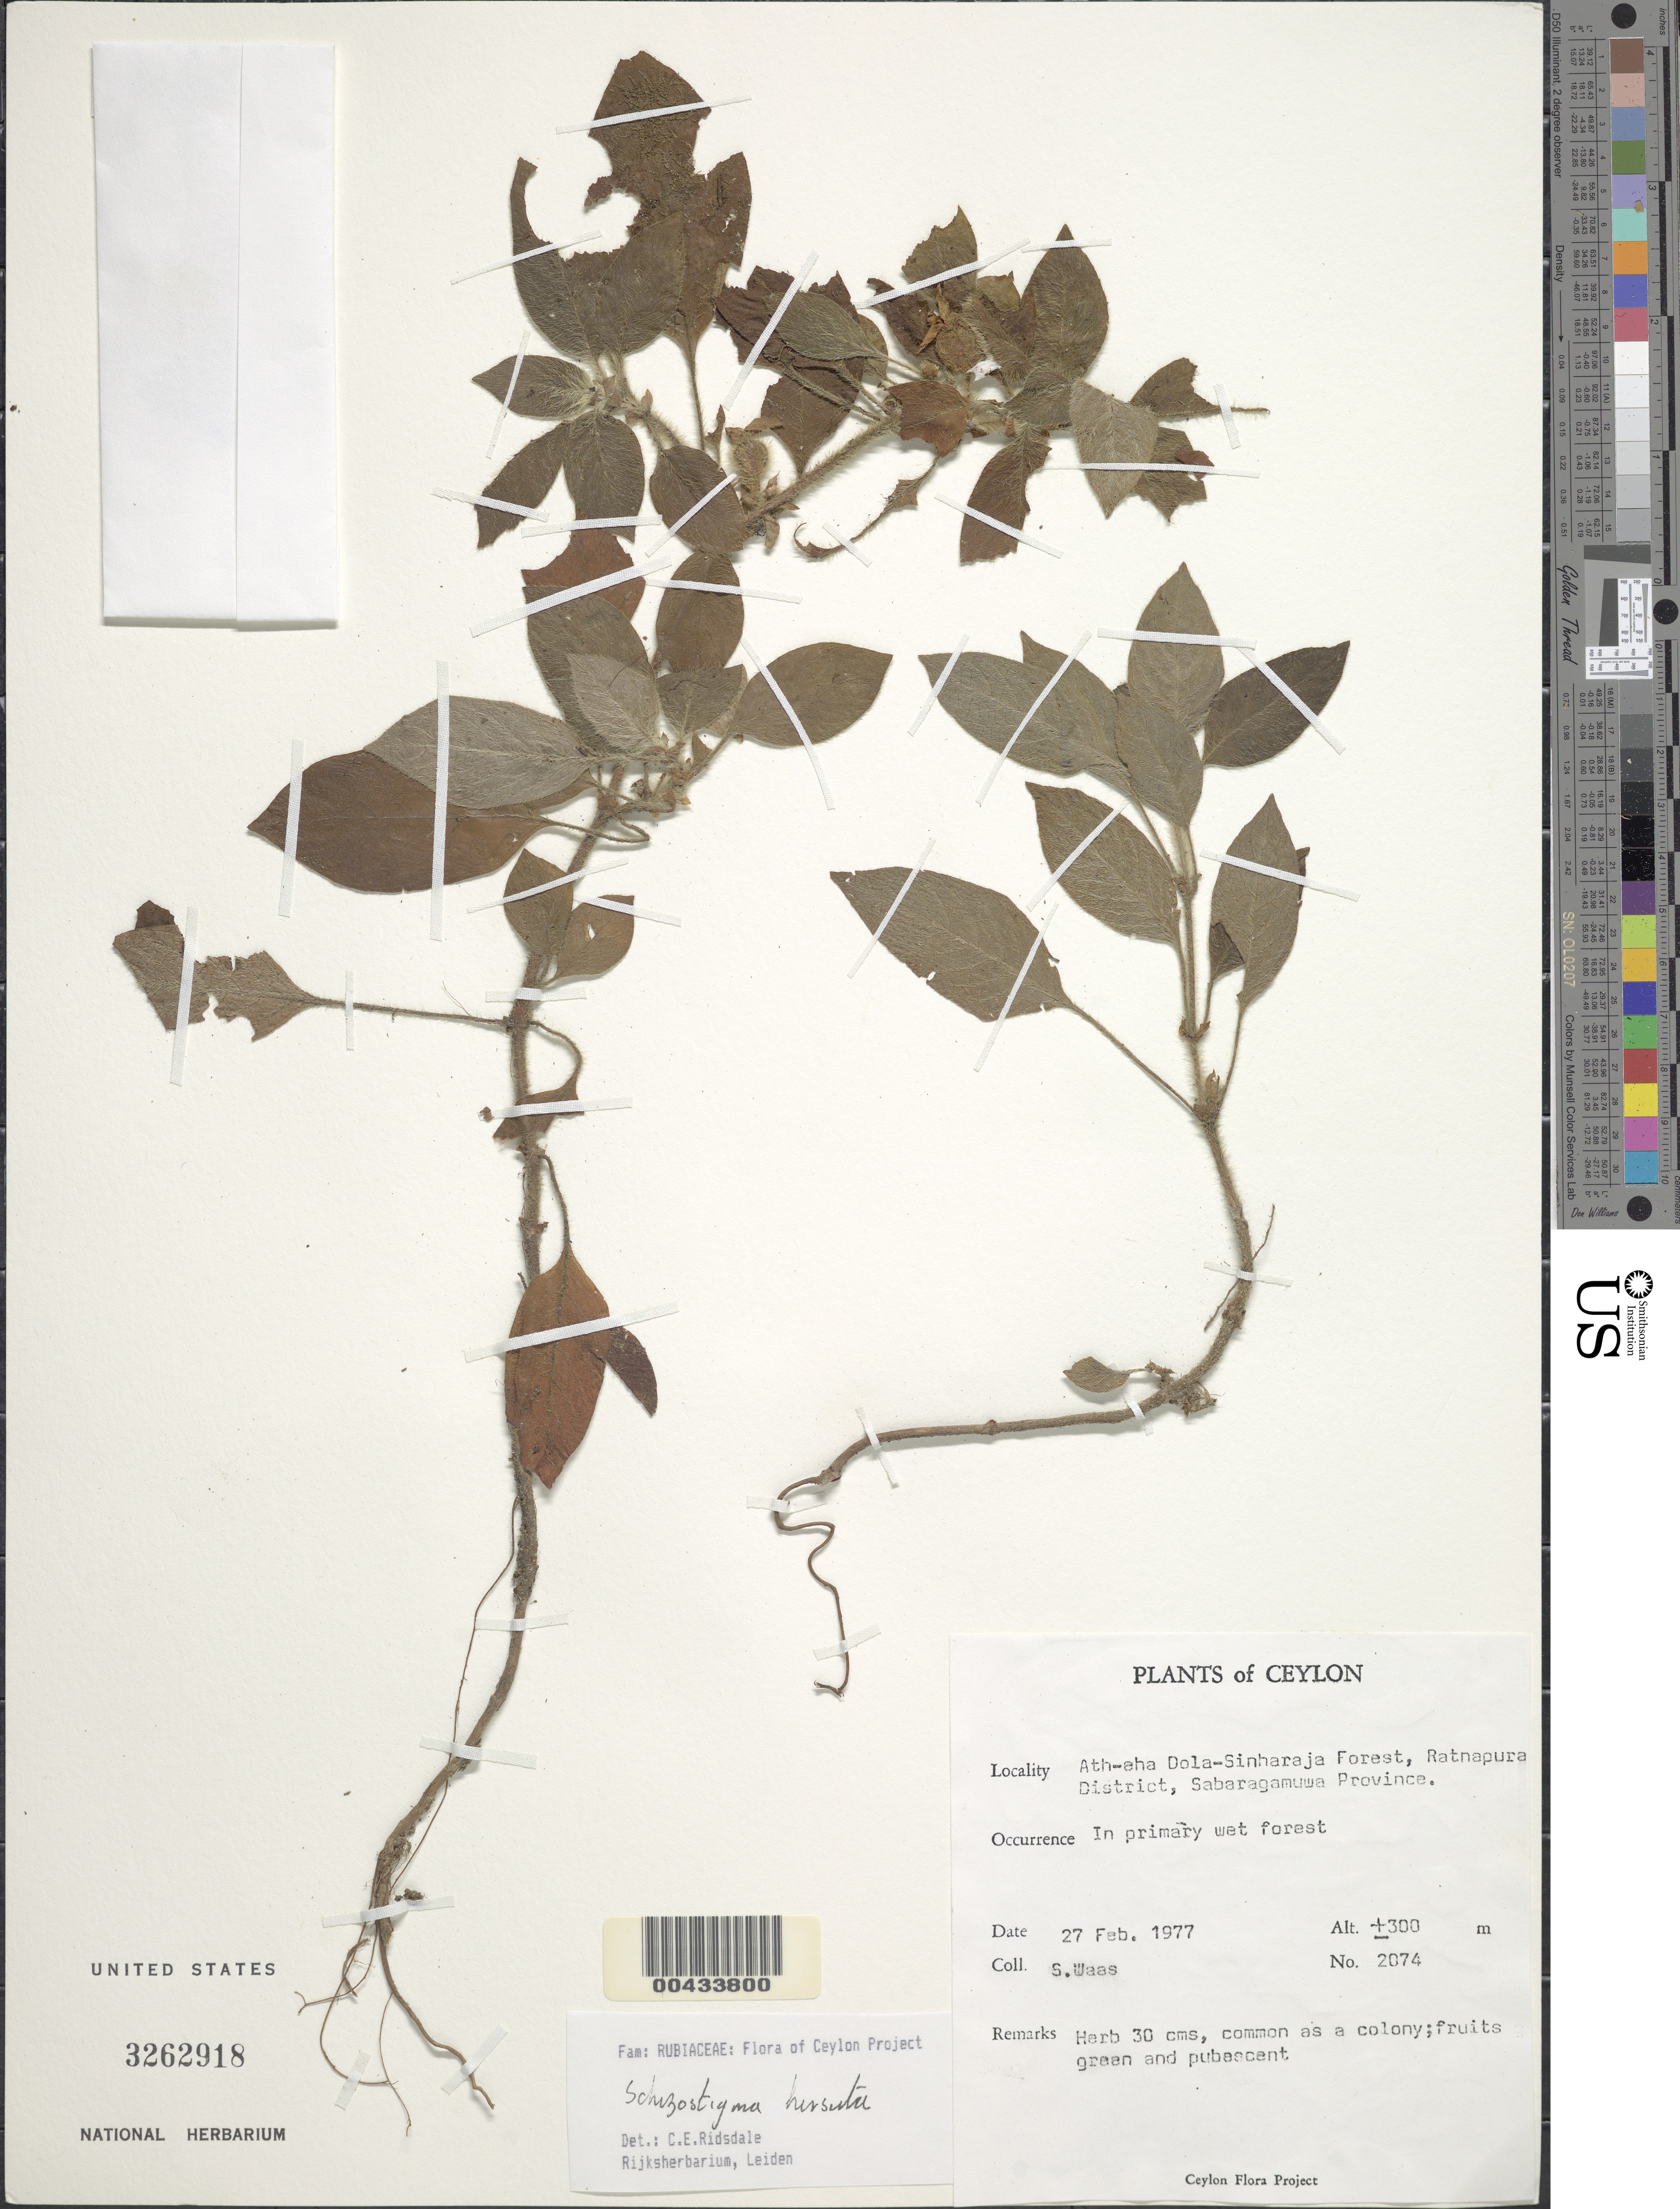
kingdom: Plantae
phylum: Tracheophyta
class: Magnoliopsida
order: Gentianales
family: Rubiaceae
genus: Schizostigma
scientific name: Schizostigma hirsutum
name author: Arn. ex Meisn.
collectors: S. Waas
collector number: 2074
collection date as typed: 27 Feb 1977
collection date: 1977-02-27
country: Sri Lanka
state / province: Sabaragamuwa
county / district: Ratnapura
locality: Ath-eha Dola-Sinharaja forest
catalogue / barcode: US 3262918